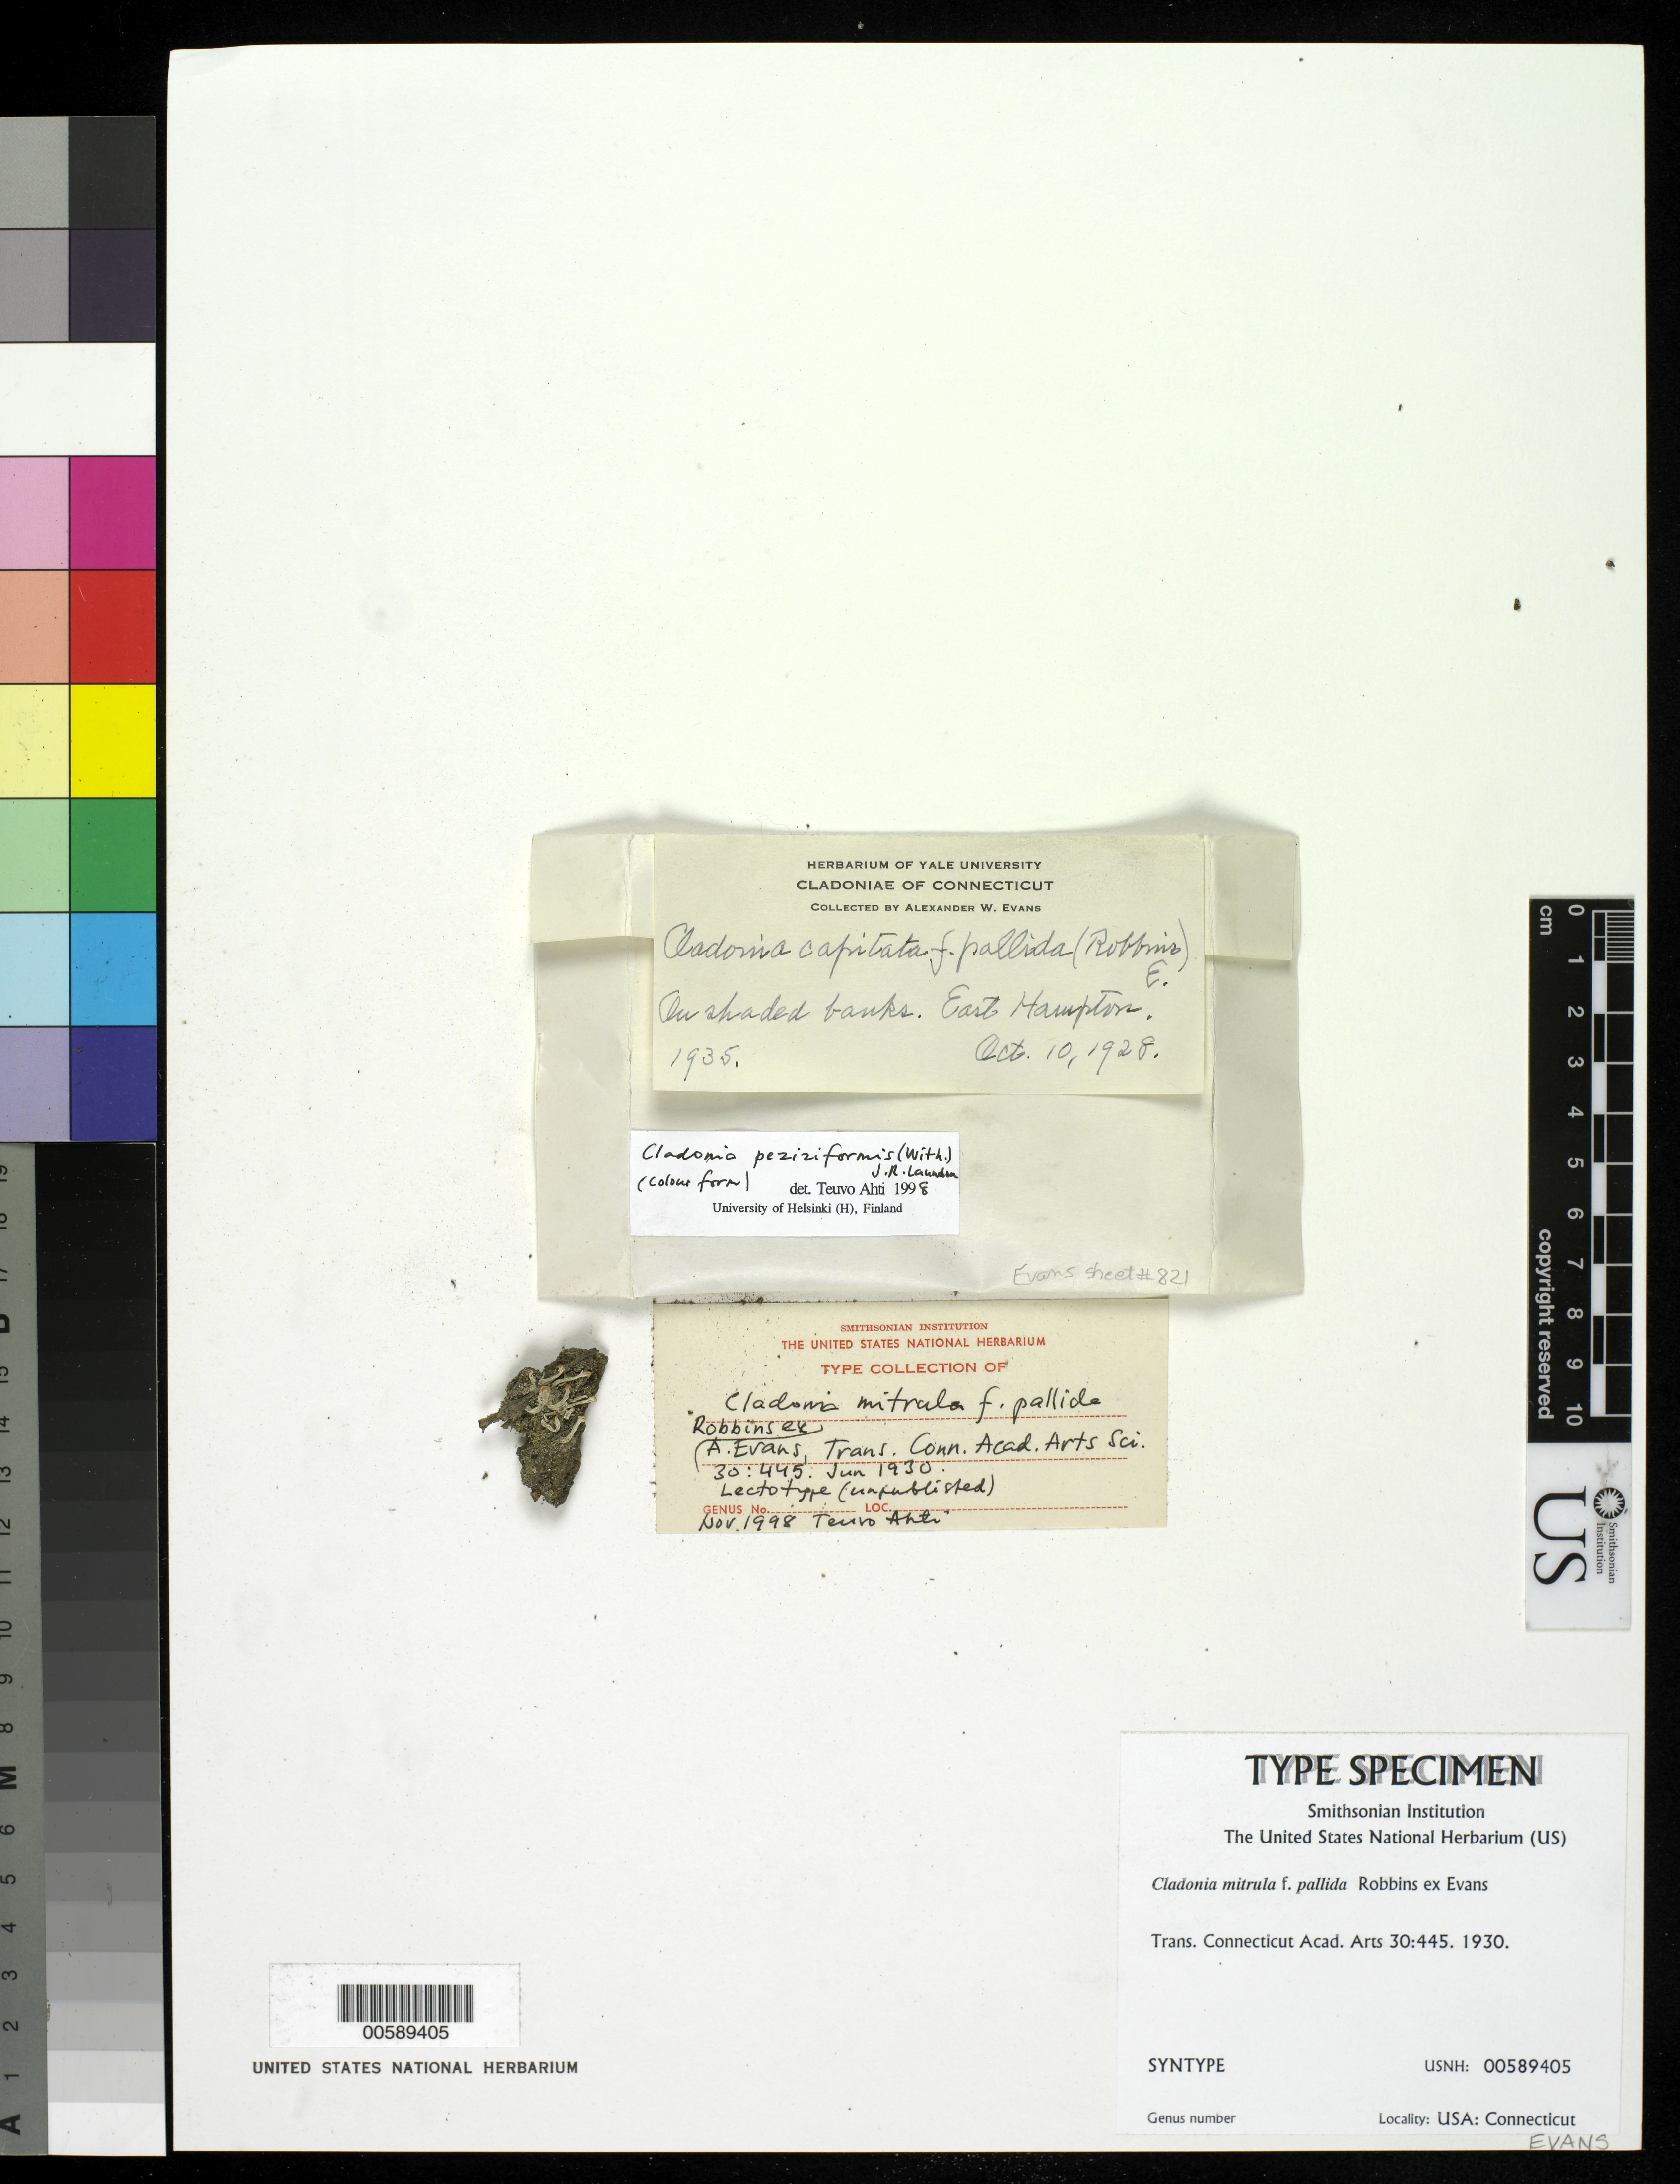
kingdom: Fungi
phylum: Ascomycota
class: Lecanoromycetes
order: Lecanorales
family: Cladoniaceae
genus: Cladonia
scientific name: Cladonia mitrula f. pallida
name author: Robbins ex A. Evans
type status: Syntype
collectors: A. W. Evans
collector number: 1935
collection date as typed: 10 Oct 1928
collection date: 1928-10-10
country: United States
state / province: Connecticut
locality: East Hampton.